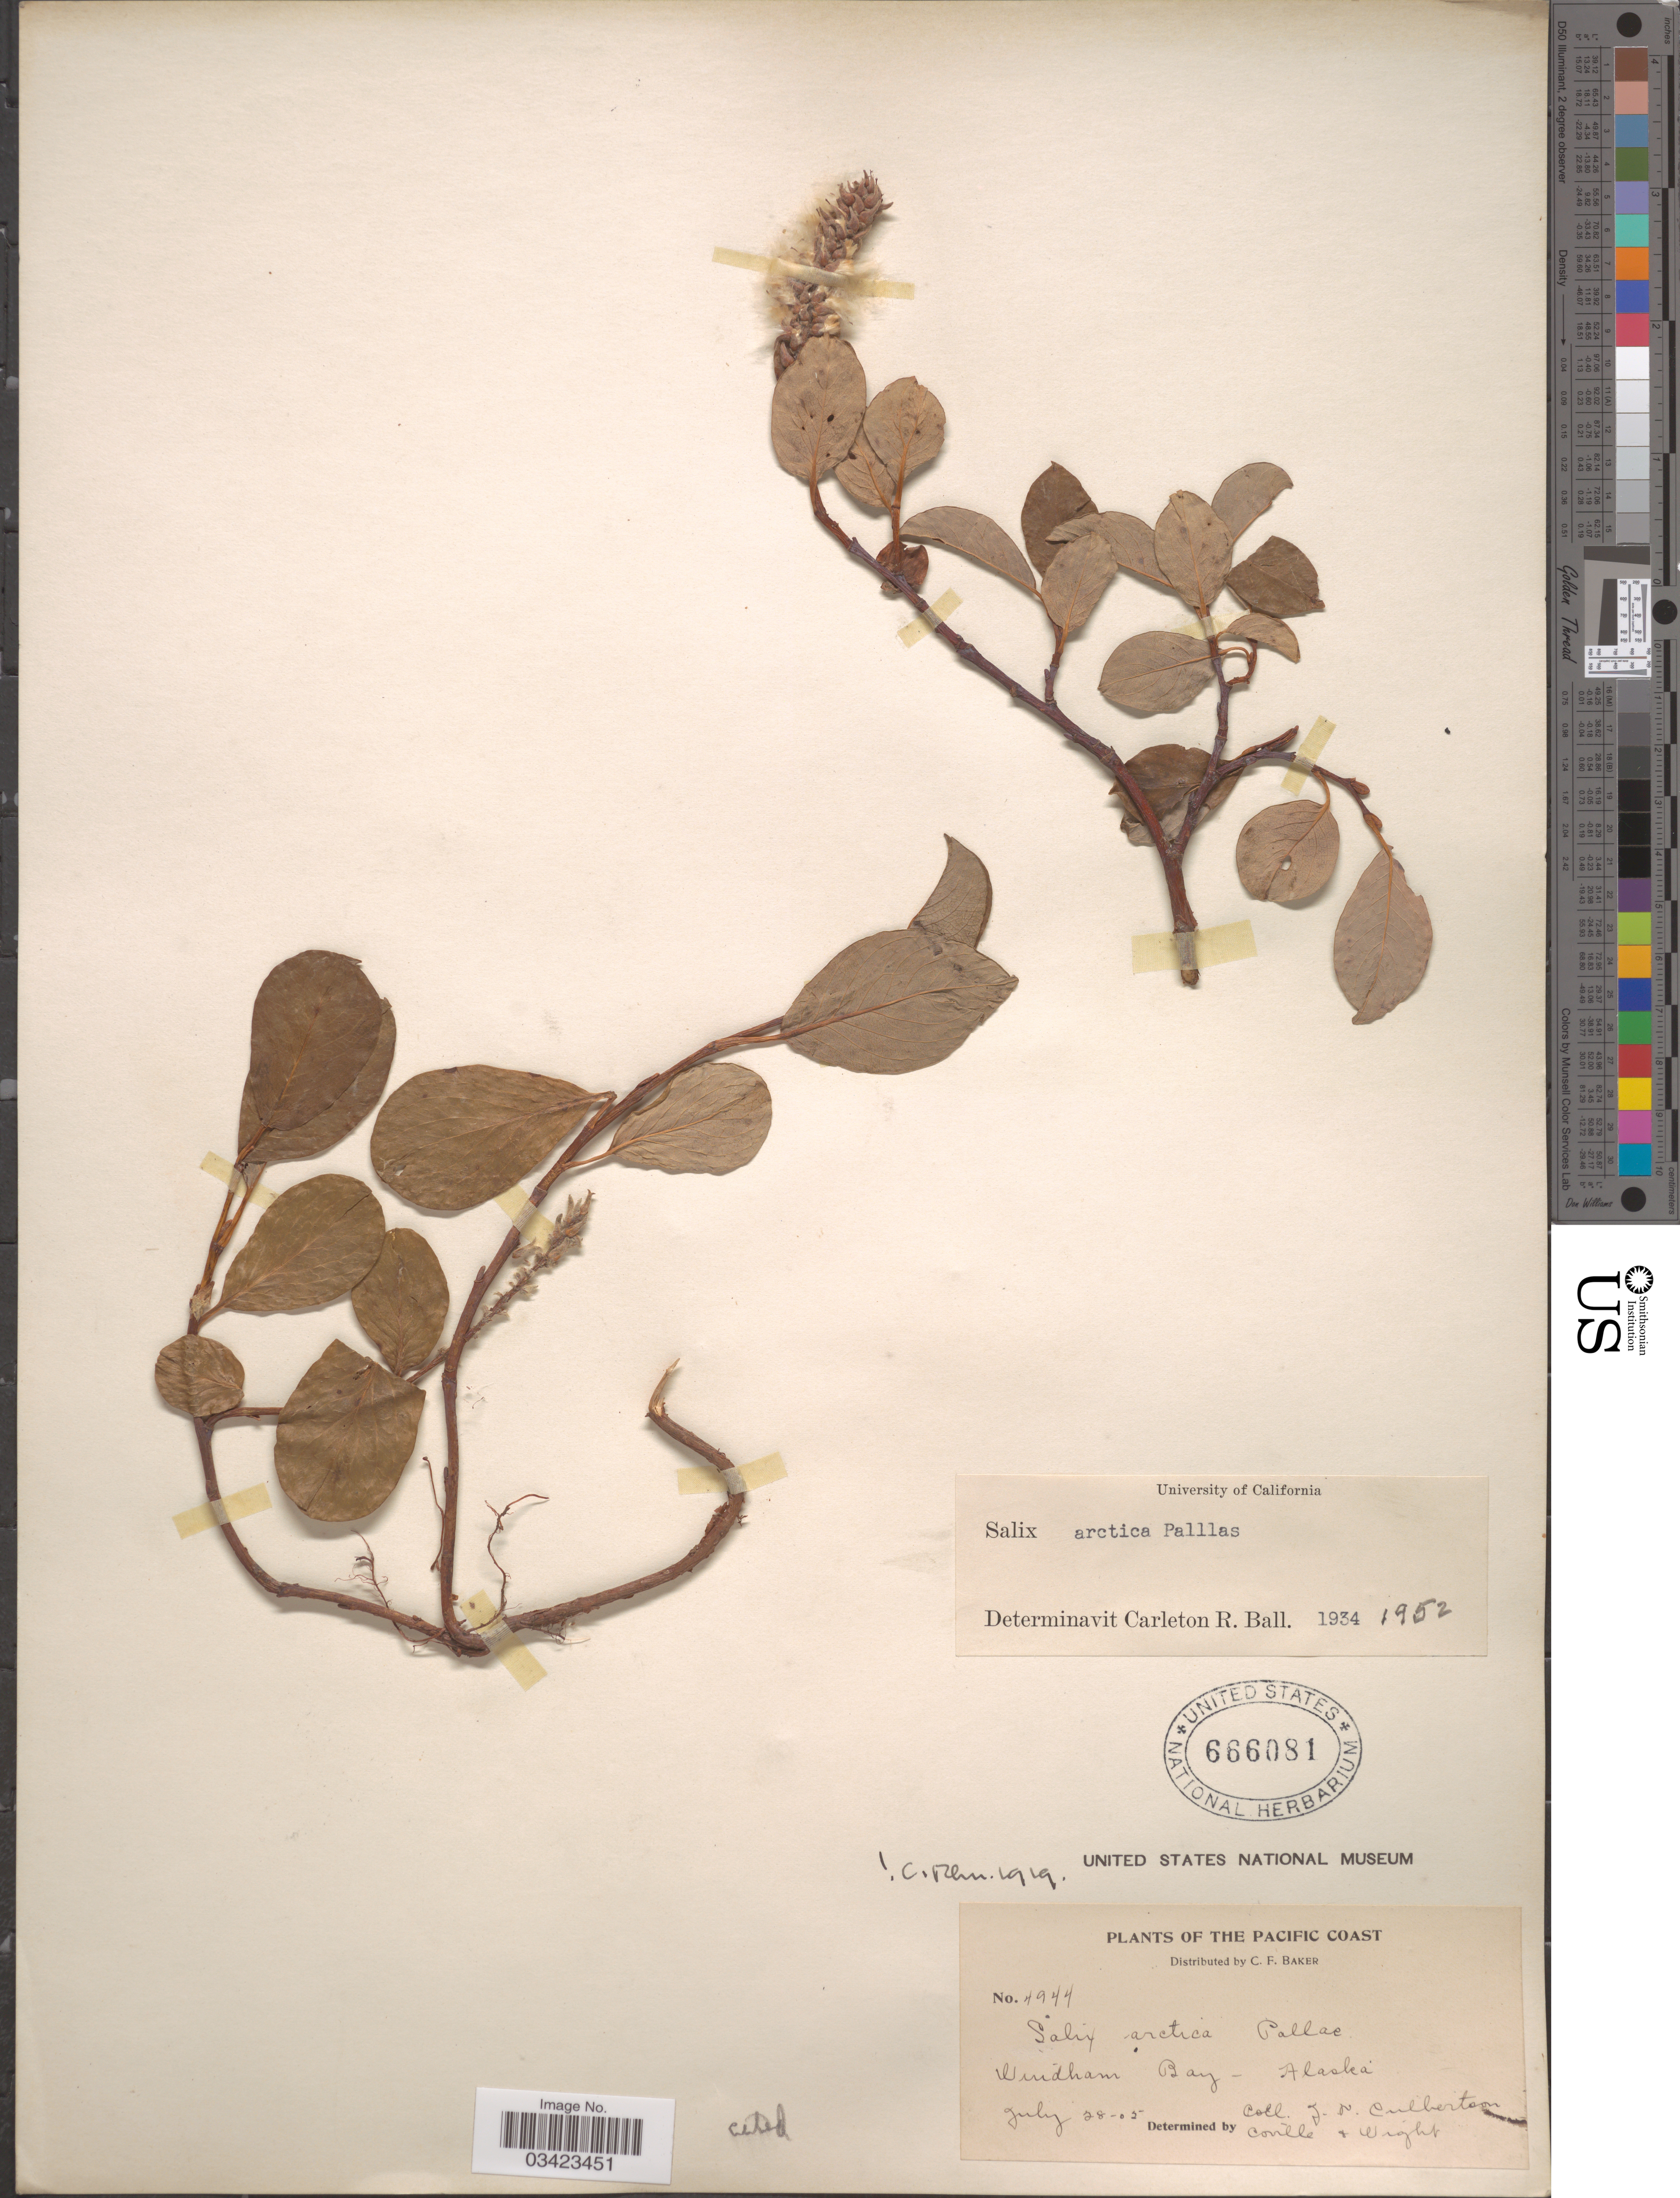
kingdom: Plantae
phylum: Tracheophyta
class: Magnoliopsida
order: Malpighiales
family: Salicaceae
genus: Salix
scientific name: Salix arctica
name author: Pall.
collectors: J. Culbertson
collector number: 4944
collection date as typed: Transcribed d/m/y: 28/7/5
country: United States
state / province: Alaska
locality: The Pacific Coast. Windham Bay.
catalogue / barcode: US 666081